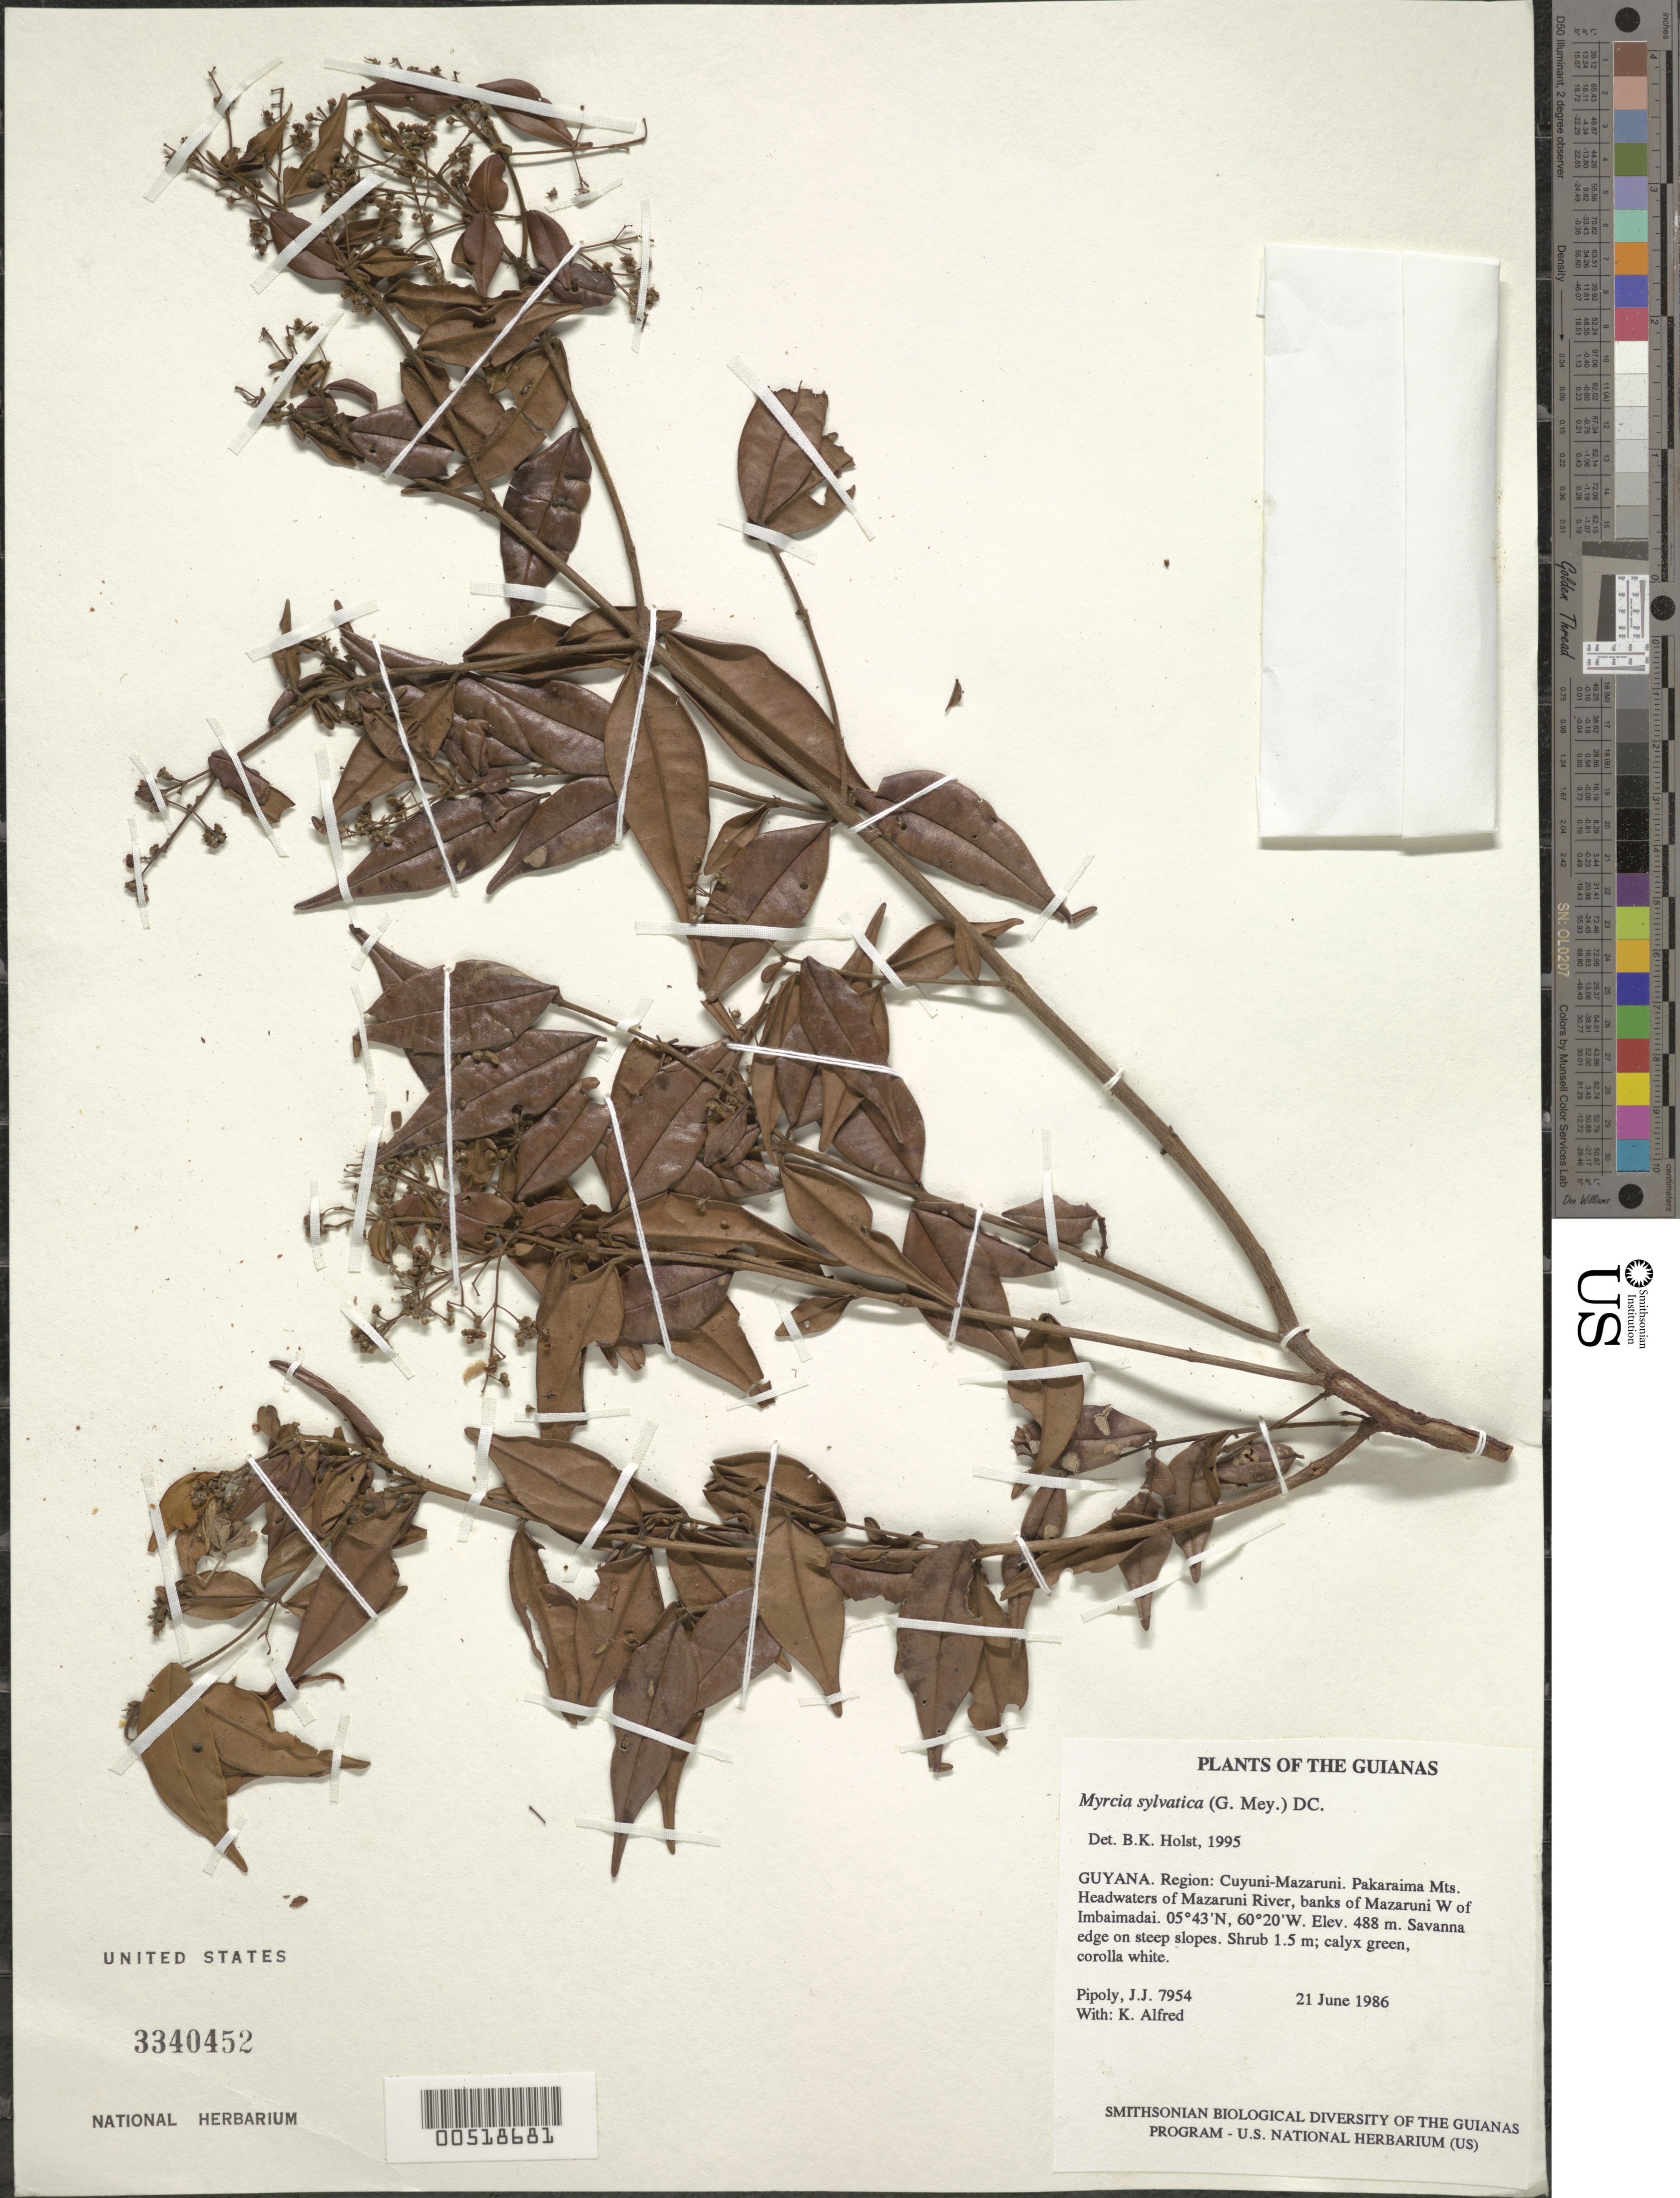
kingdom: Plantae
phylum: Tracheophyta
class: Magnoliopsida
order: Myrtales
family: Myrtaceae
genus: Myrcia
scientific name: Myrcia sylvatica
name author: (G. Mey.) DC.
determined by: Holst, Bruce K.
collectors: J. J. Pipoly & K. Alfred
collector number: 7954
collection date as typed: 21 June 1986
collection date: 1986-06-21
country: Guyana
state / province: Cuyuni-Mazaruni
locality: Pakaraima Mts. Headwaters of Mazaruni River, banks of Mazaruni W of Imbaimadai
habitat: Savanna edge on steep slopes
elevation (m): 488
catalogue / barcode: US 3340452